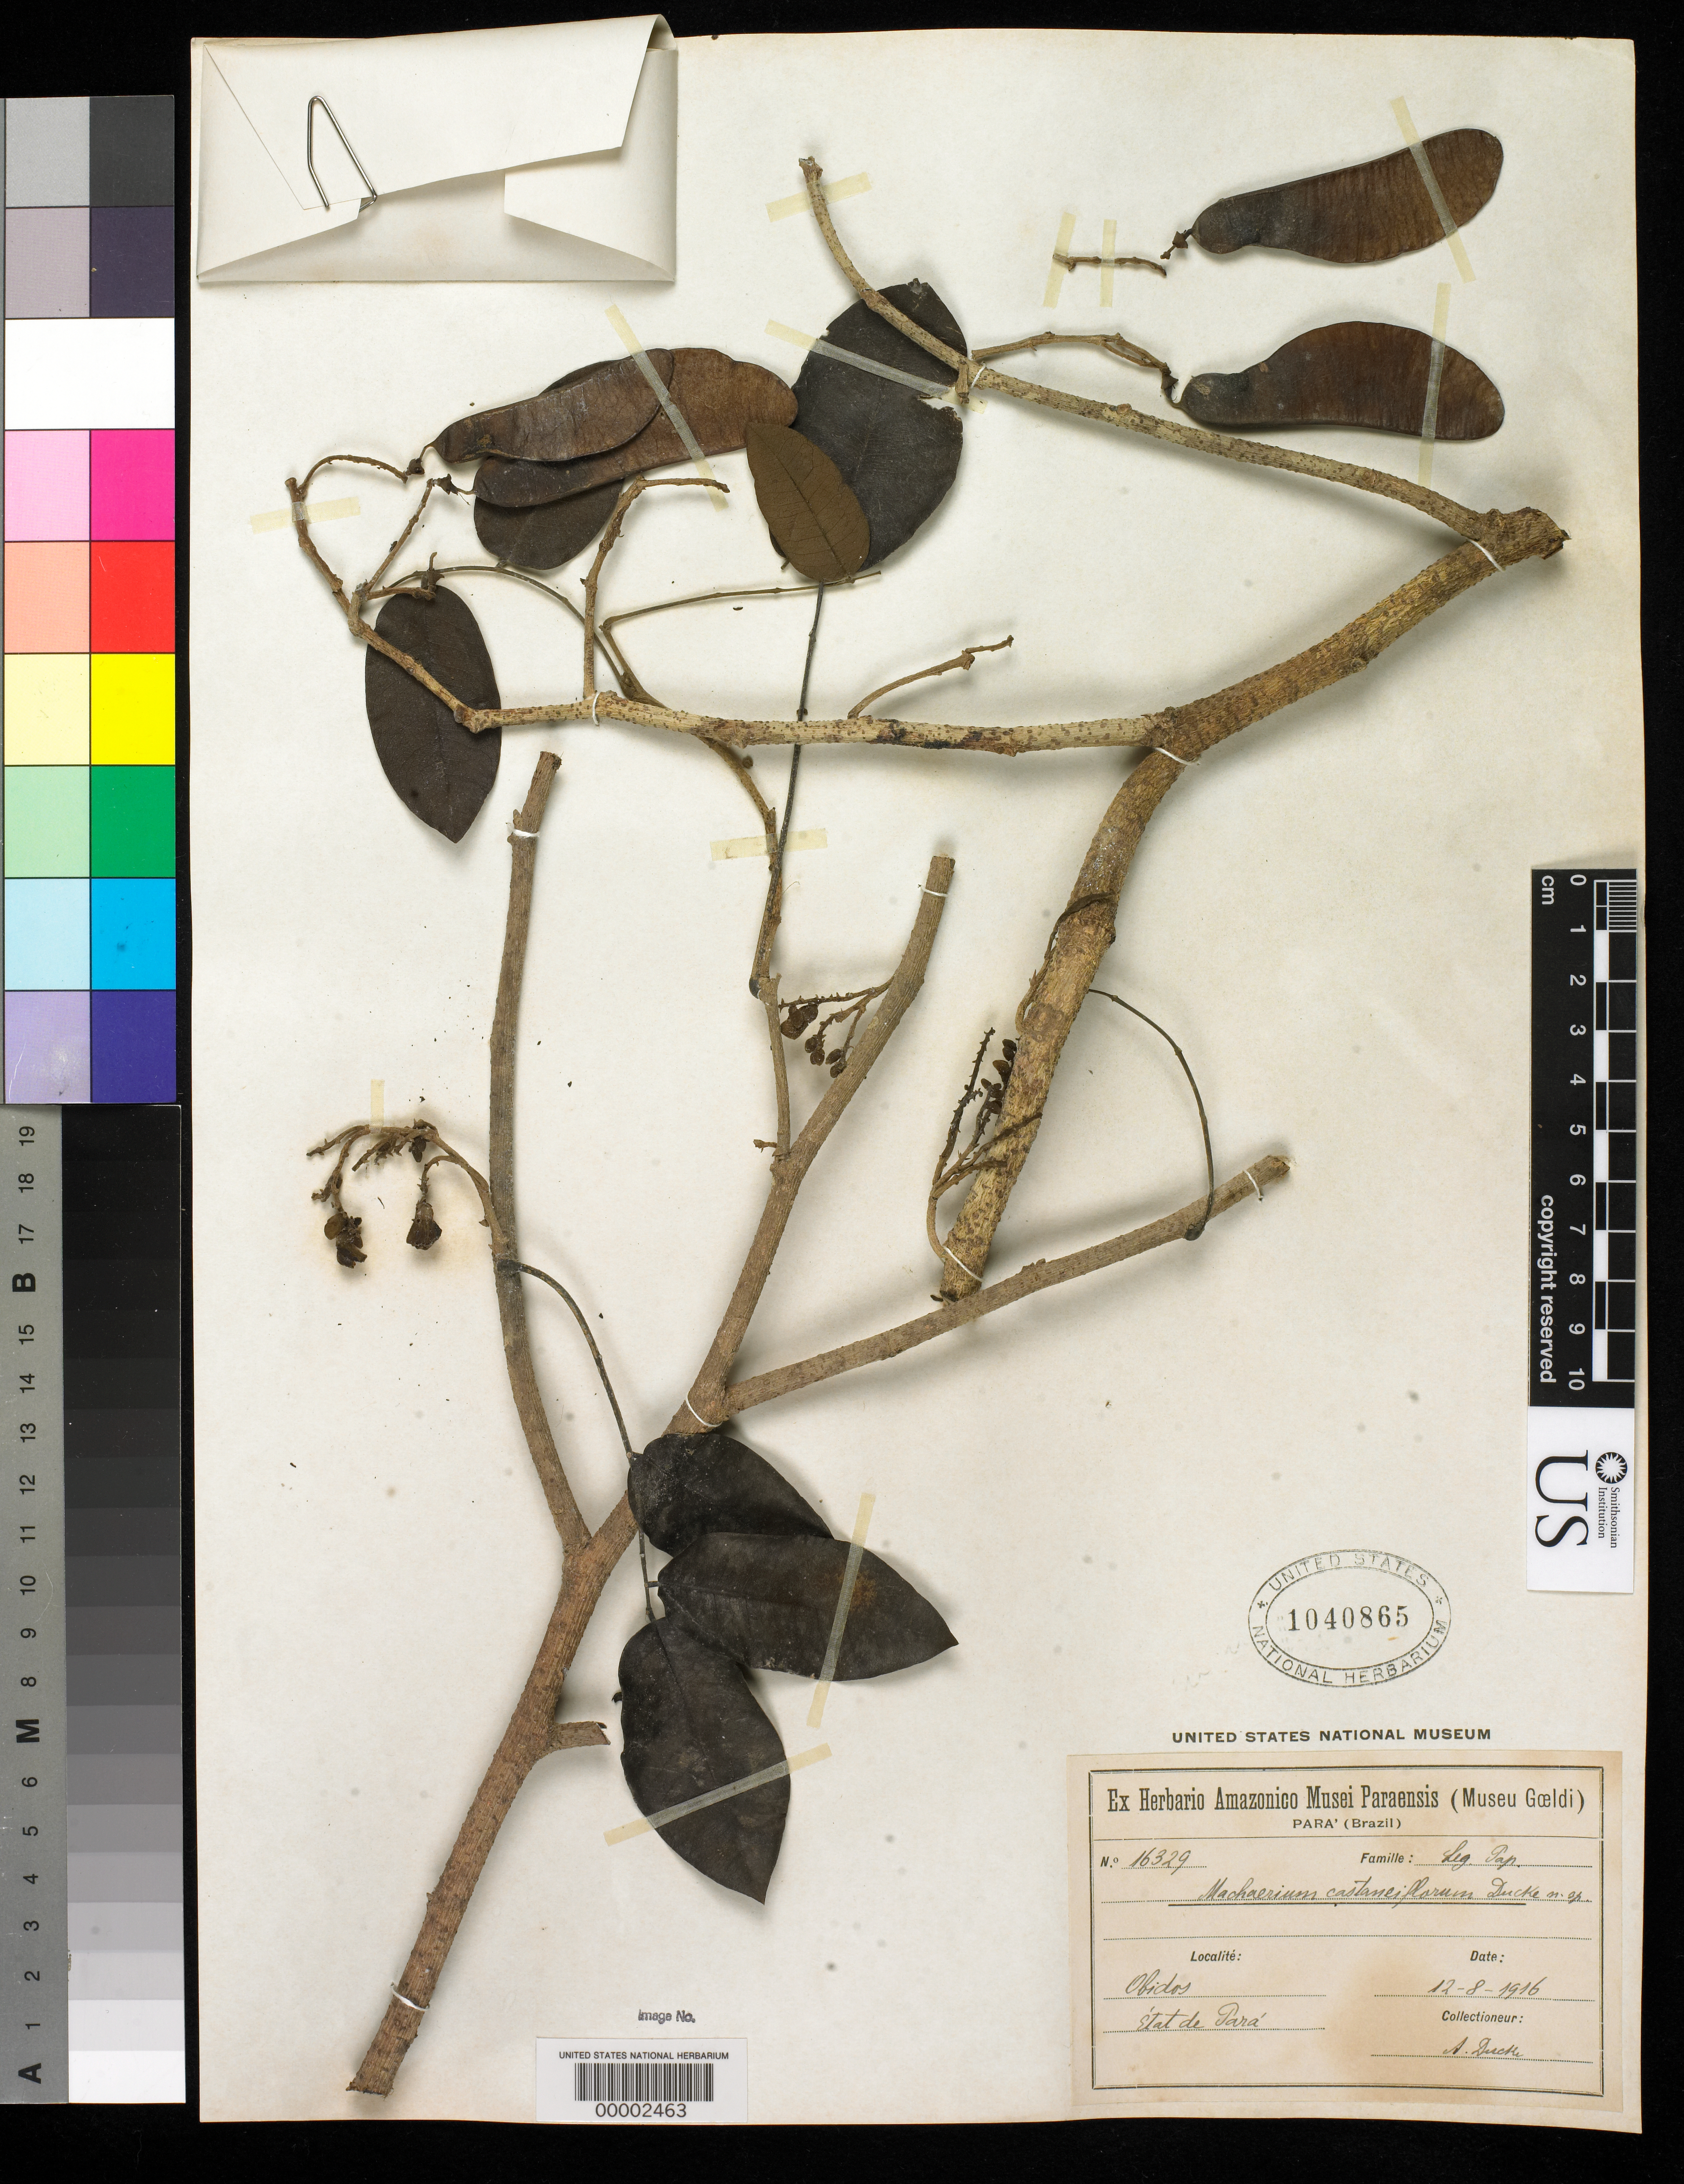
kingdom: Plantae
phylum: Tracheophyta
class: Magnoliopsida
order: Fabales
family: Fabaceae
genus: Machaerium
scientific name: Machaerium castaneiflorum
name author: Ducke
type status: Isosyntype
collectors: A. Ducke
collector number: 16329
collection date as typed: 1916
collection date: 1916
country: Brazil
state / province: Pará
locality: Obidos.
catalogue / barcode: US 1040865